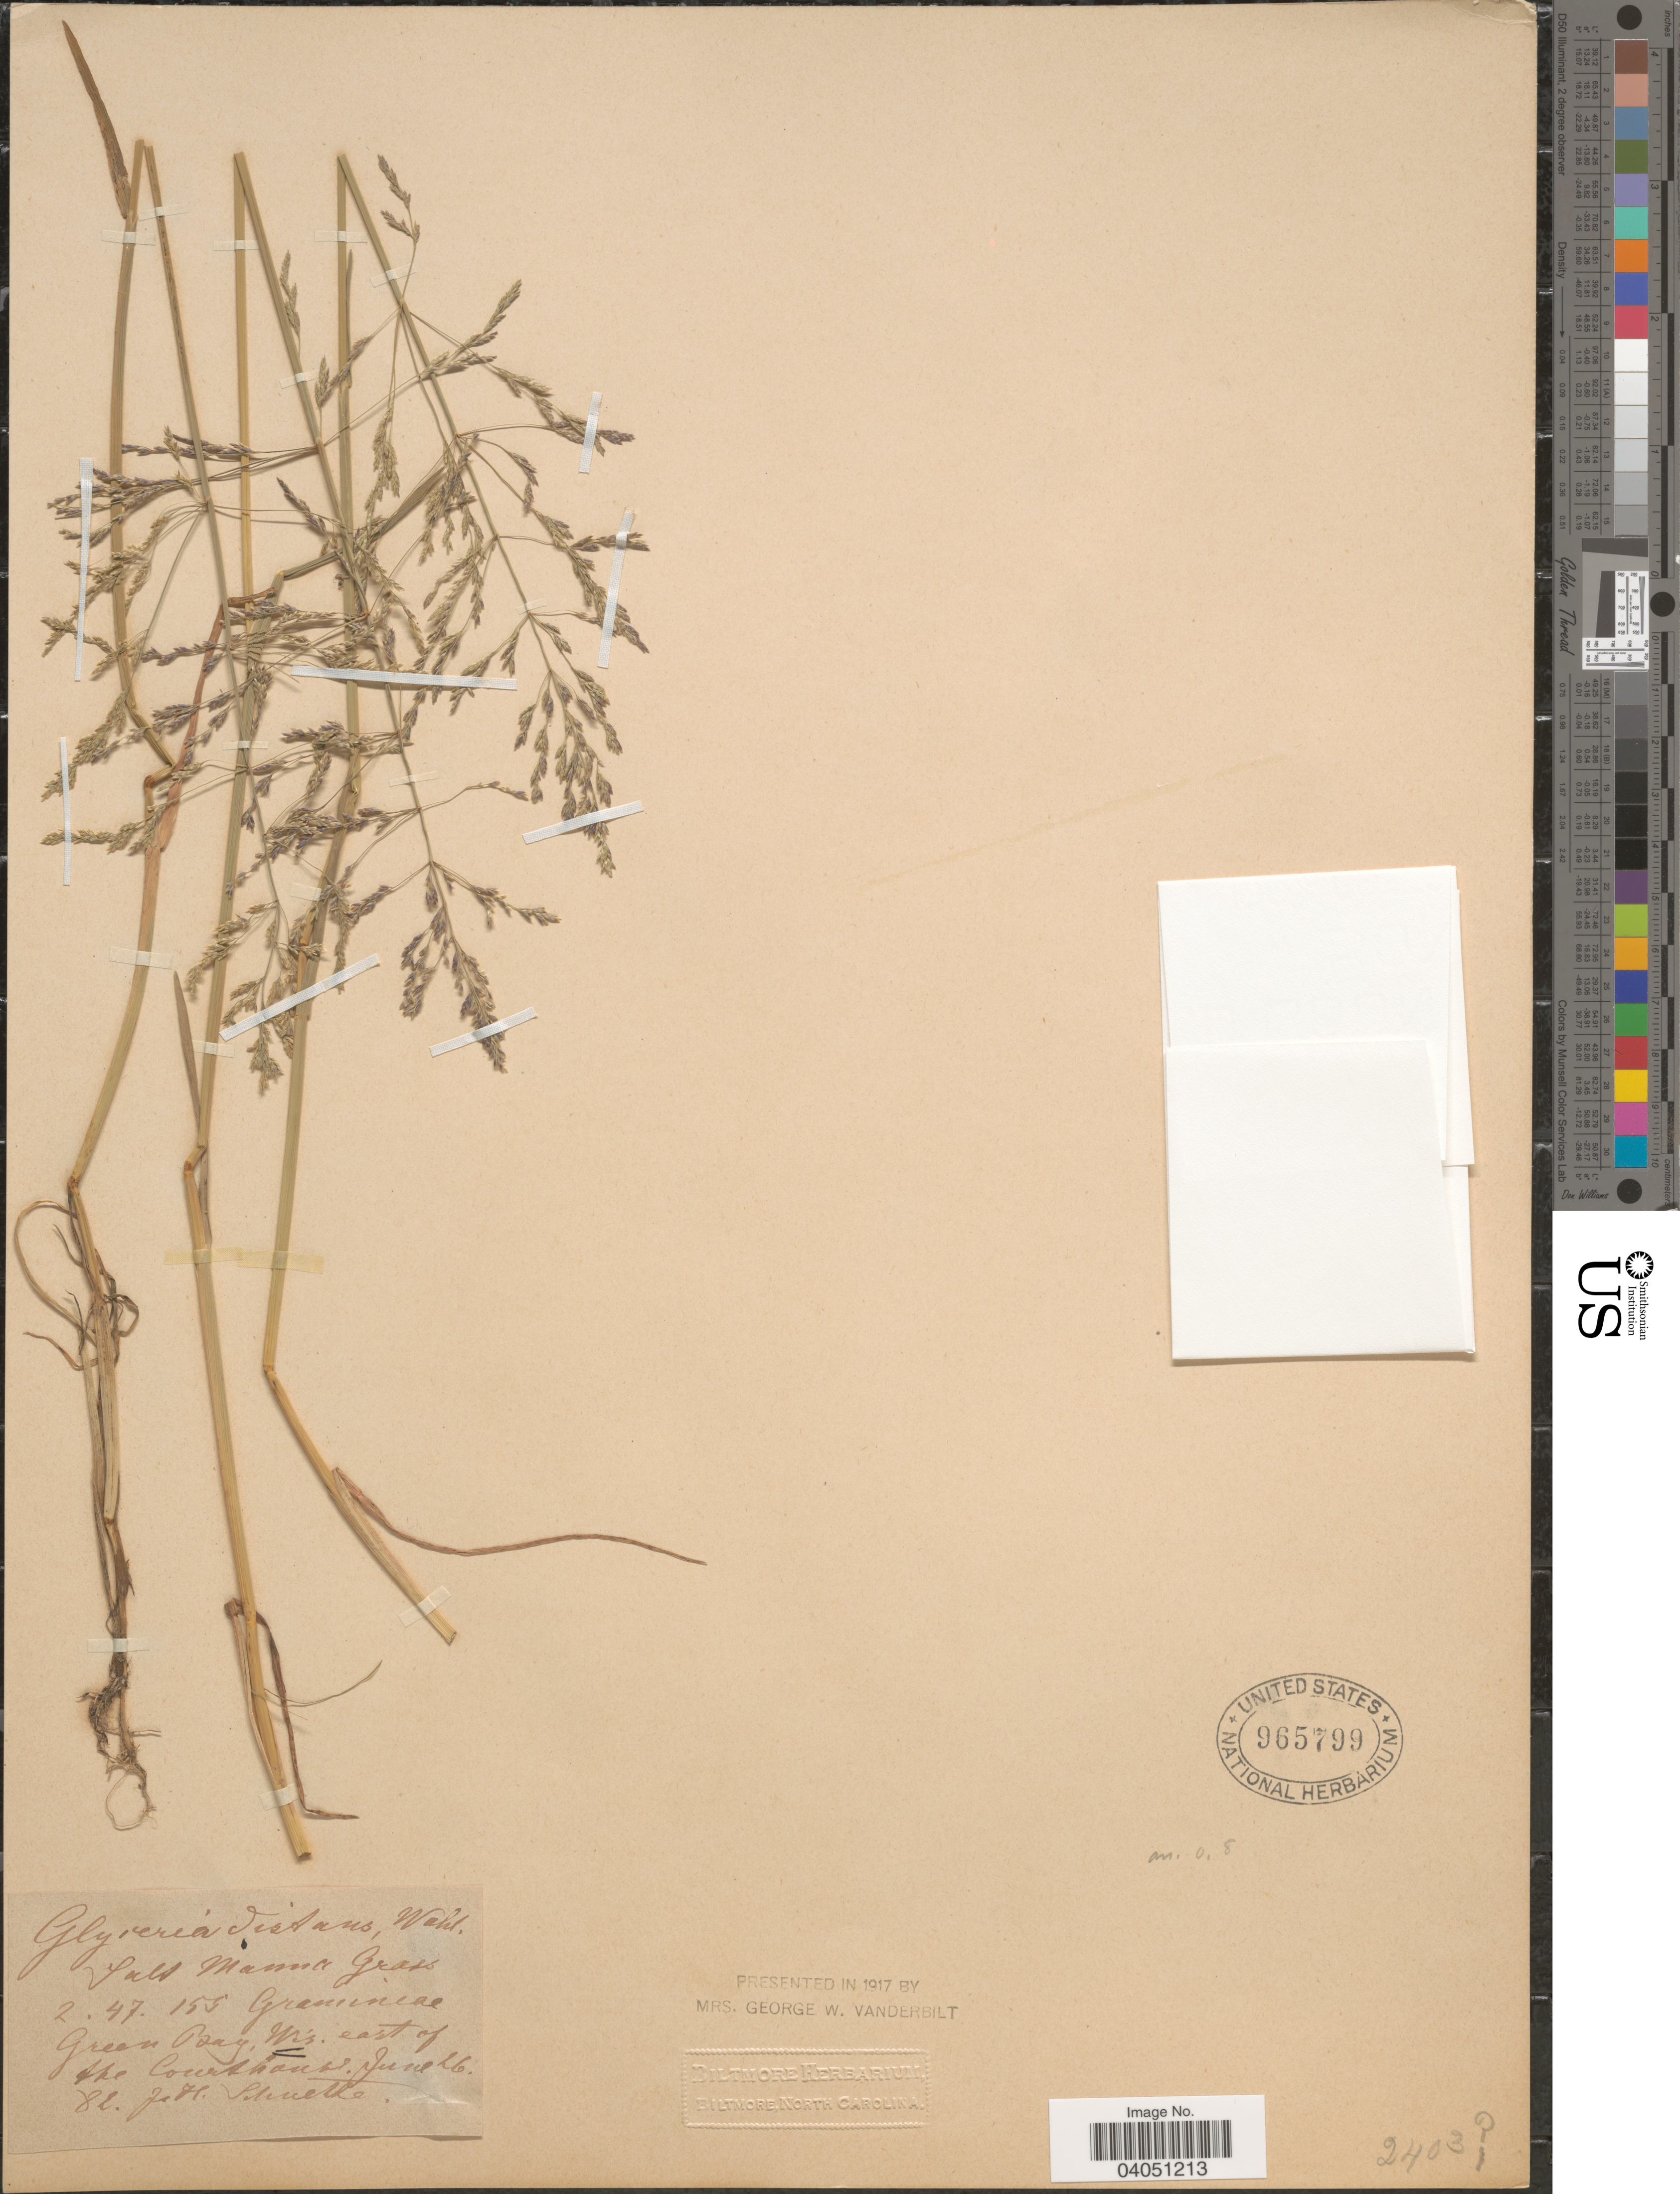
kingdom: Plantae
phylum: Tracheophyta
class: Liliopsida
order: Poales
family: Poaceae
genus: Puccinellia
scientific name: Puccinellia distans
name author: (Jacq.) Parl.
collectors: J. H. Schuette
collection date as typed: Transcribed d/m/y: 26/6/82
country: United States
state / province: Wisconsin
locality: Green Bay. East of the Courthouse.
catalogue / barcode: US 965799